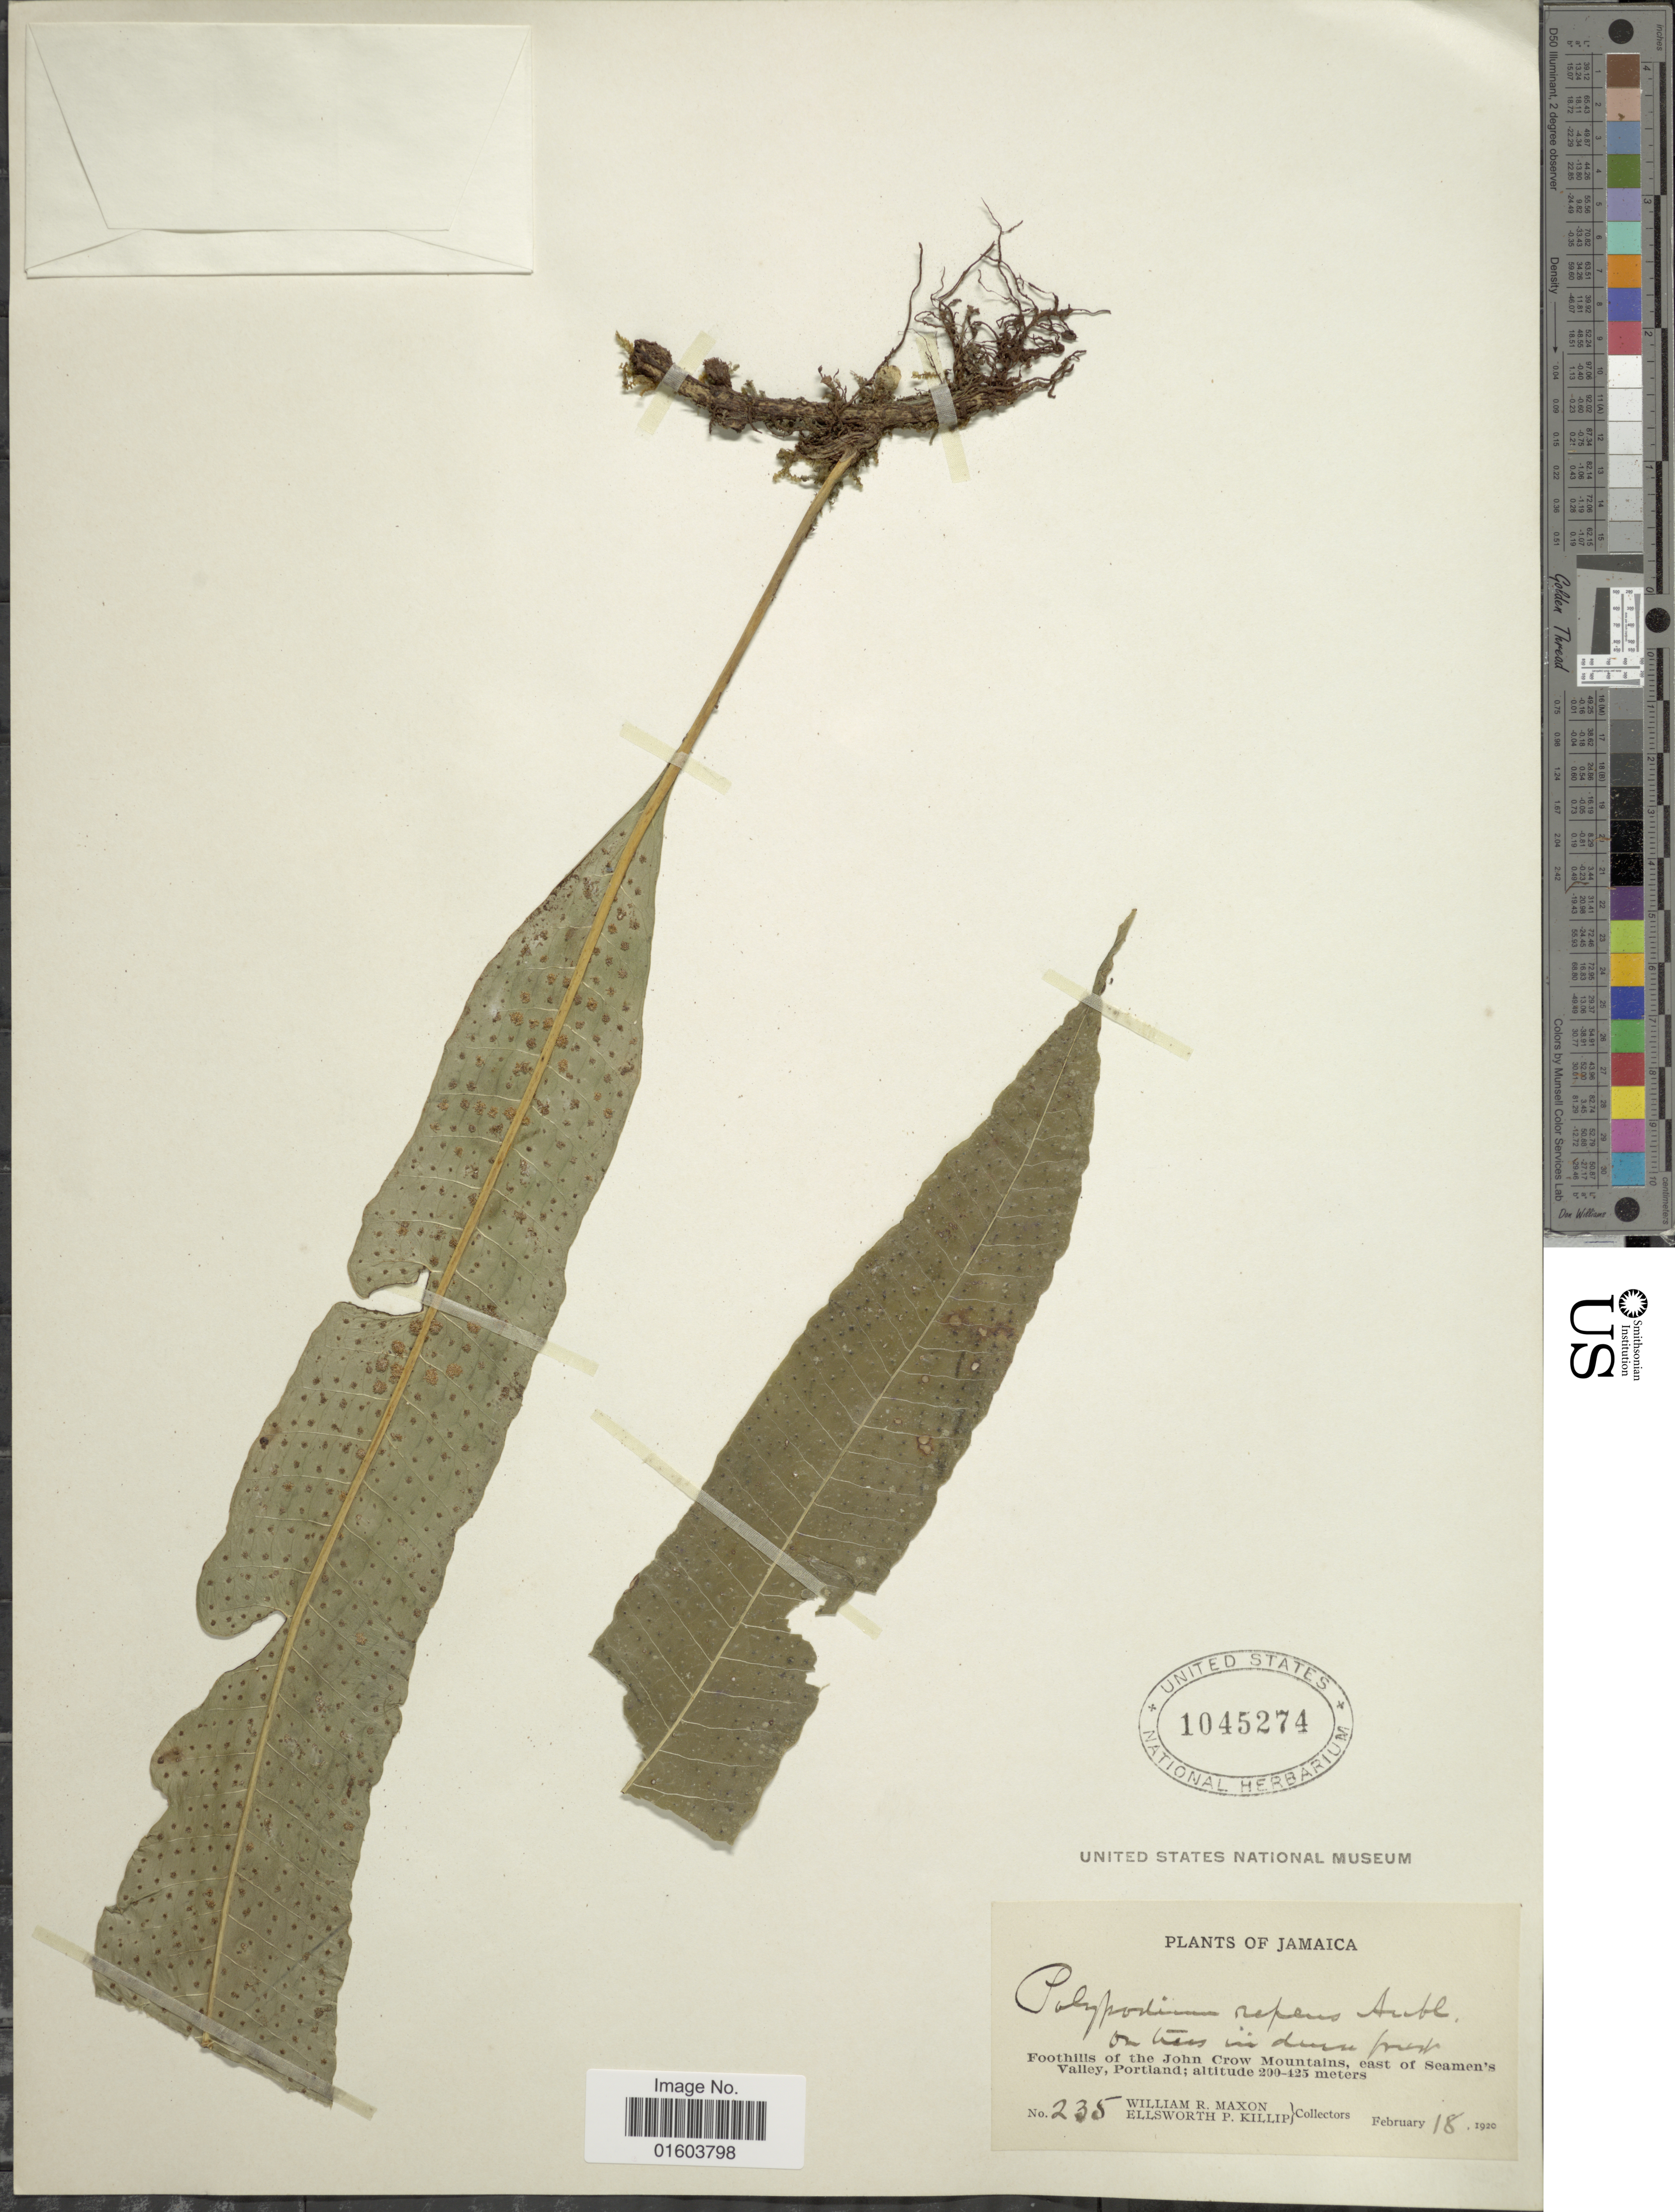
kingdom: Plantae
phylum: Tracheophyta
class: Polypodiopsida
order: Polypodiales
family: Polypodiaceae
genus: Campyloneurum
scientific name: Campyloneurum repens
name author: (Aubl.) C. Presl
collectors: W. R. Maxon & E. P. Killip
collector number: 235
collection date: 1920-02-18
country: Jamaica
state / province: Portland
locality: Jamaica. Foothills of the John Crow Mountains, east of Seaman's Valley, Portland.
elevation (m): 200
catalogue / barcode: US 1045274